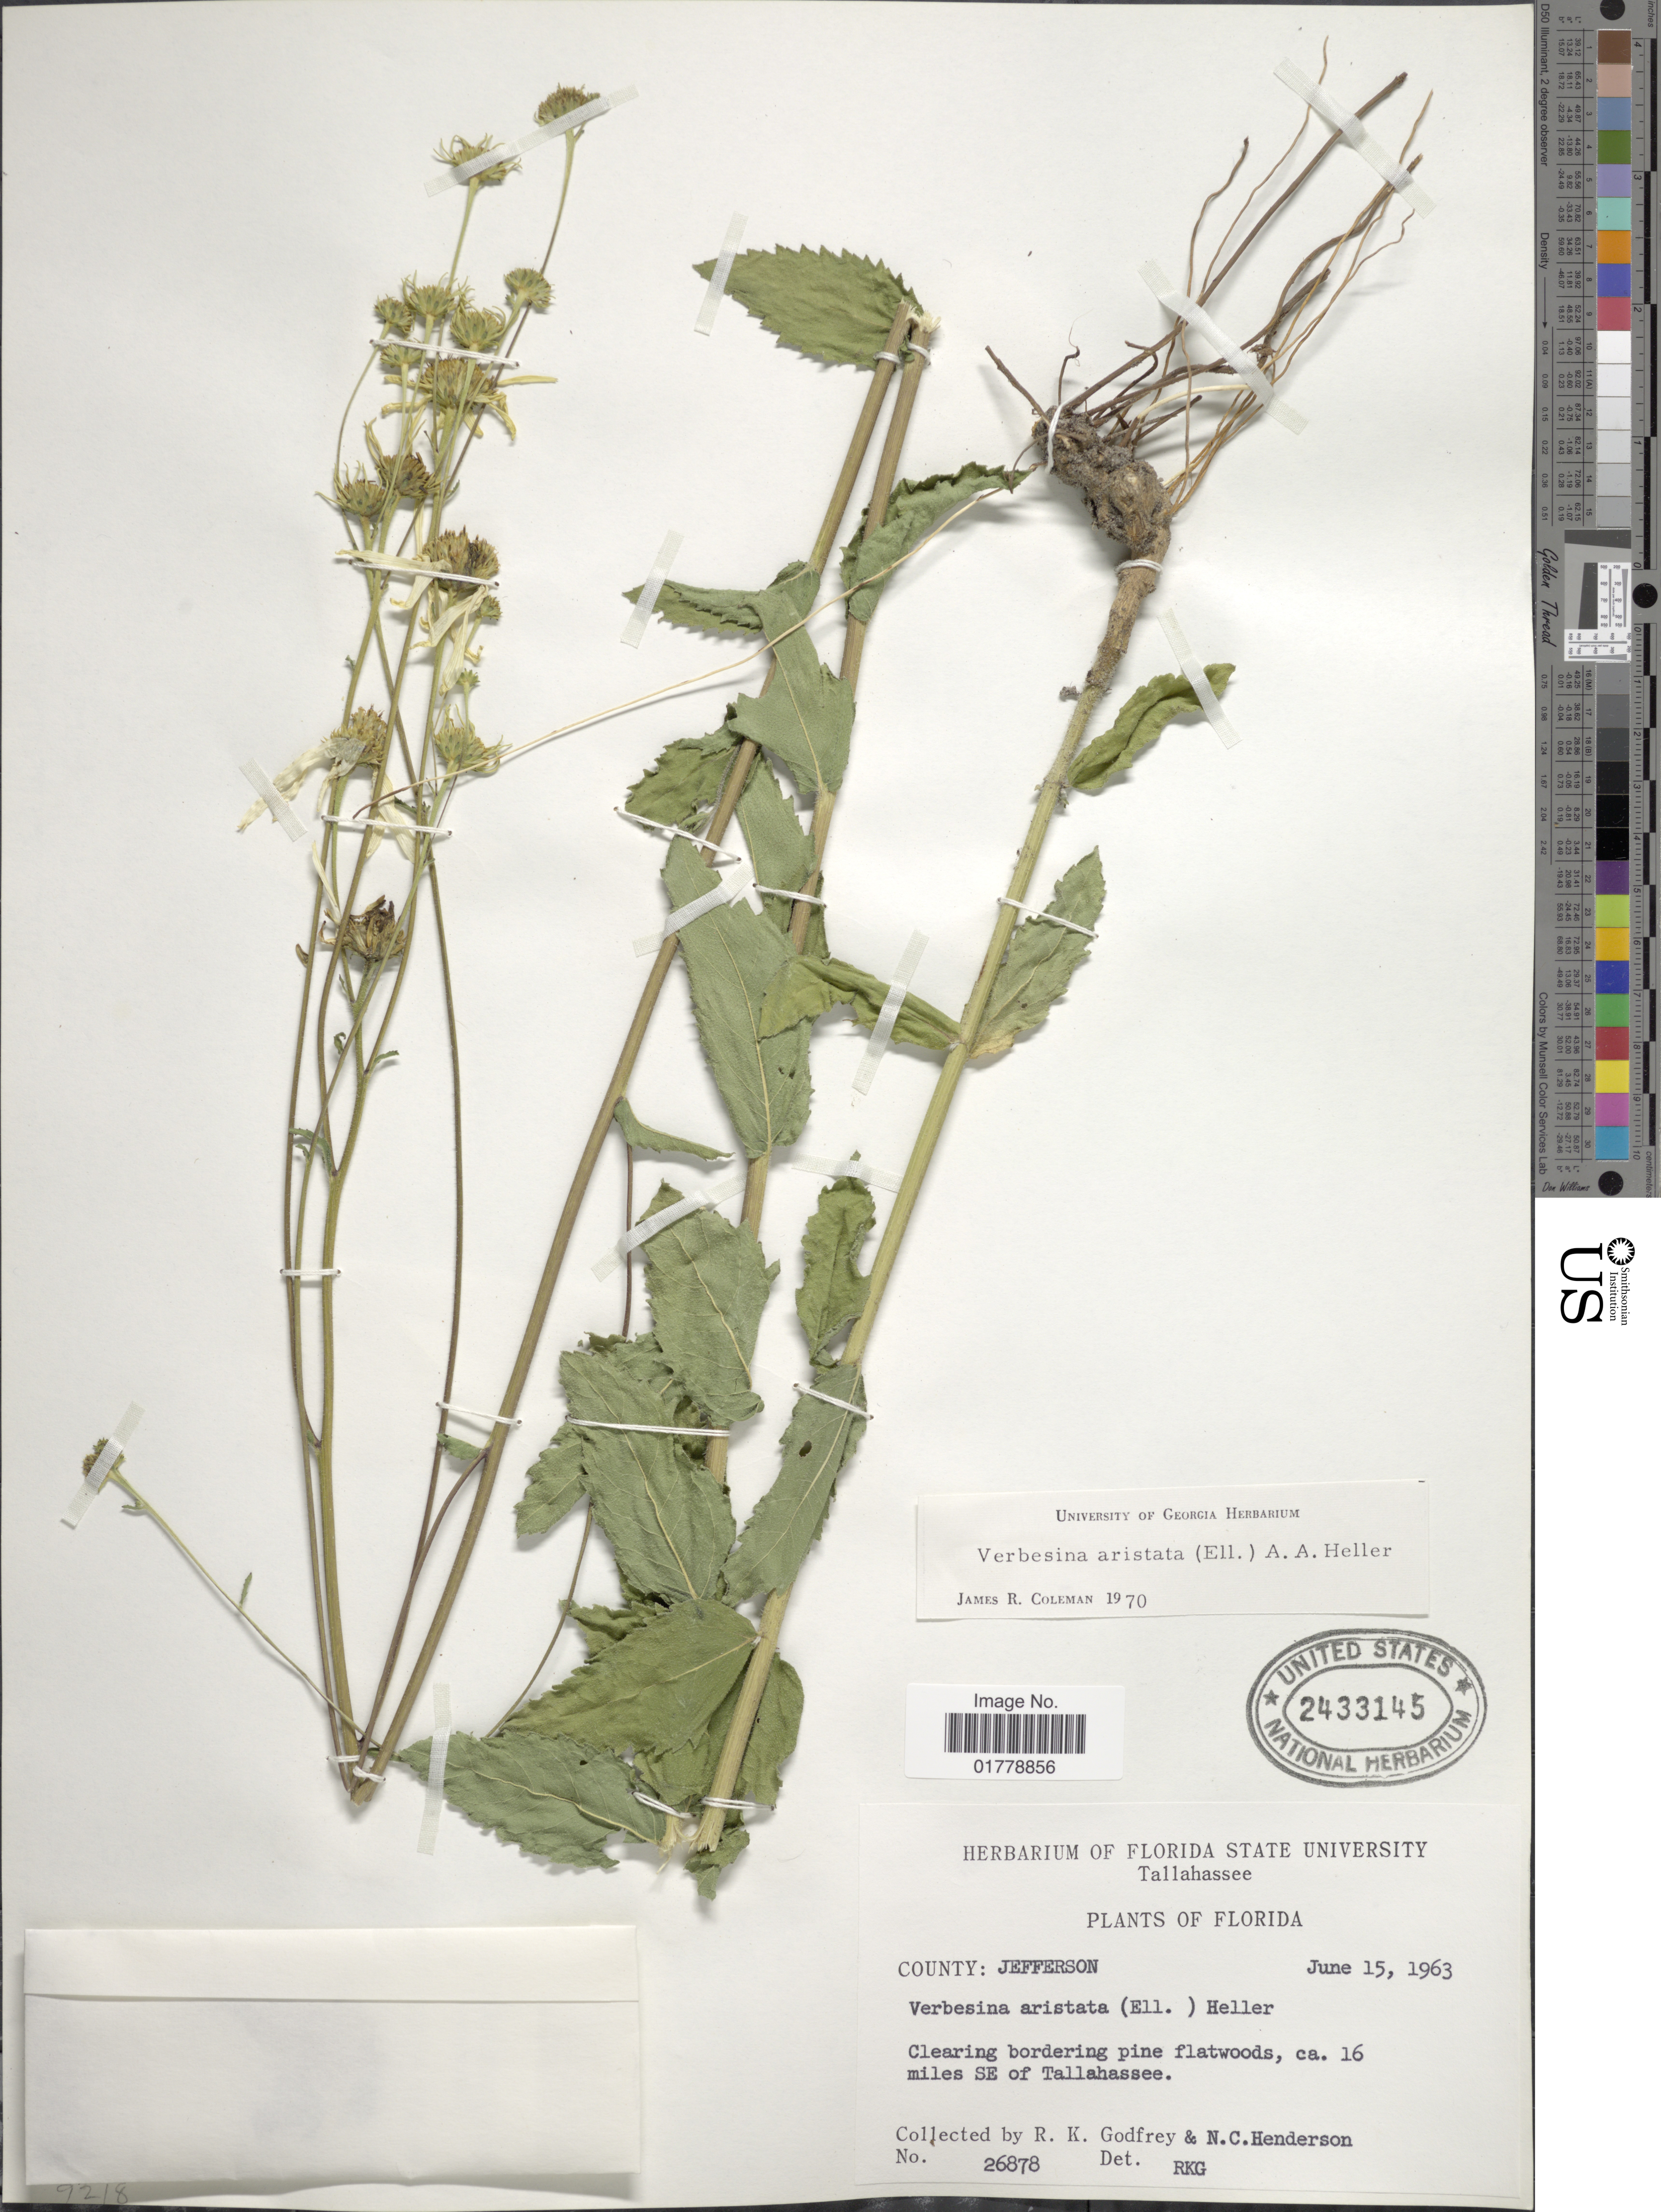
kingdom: Plantae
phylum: Tracheophyta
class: Magnoliopsida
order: Asterales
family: Asteraceae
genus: Verbesina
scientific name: Verbesina aristata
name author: (Elliott) A. Heller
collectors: R. K. Godfrey & N. C. Henderson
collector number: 26878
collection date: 1963-06-15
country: United States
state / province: Florida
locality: County: Jefferson. Clearing bordering pine flatwoods, ca. 16 miles SE of Tallahassee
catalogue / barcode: US 2433145